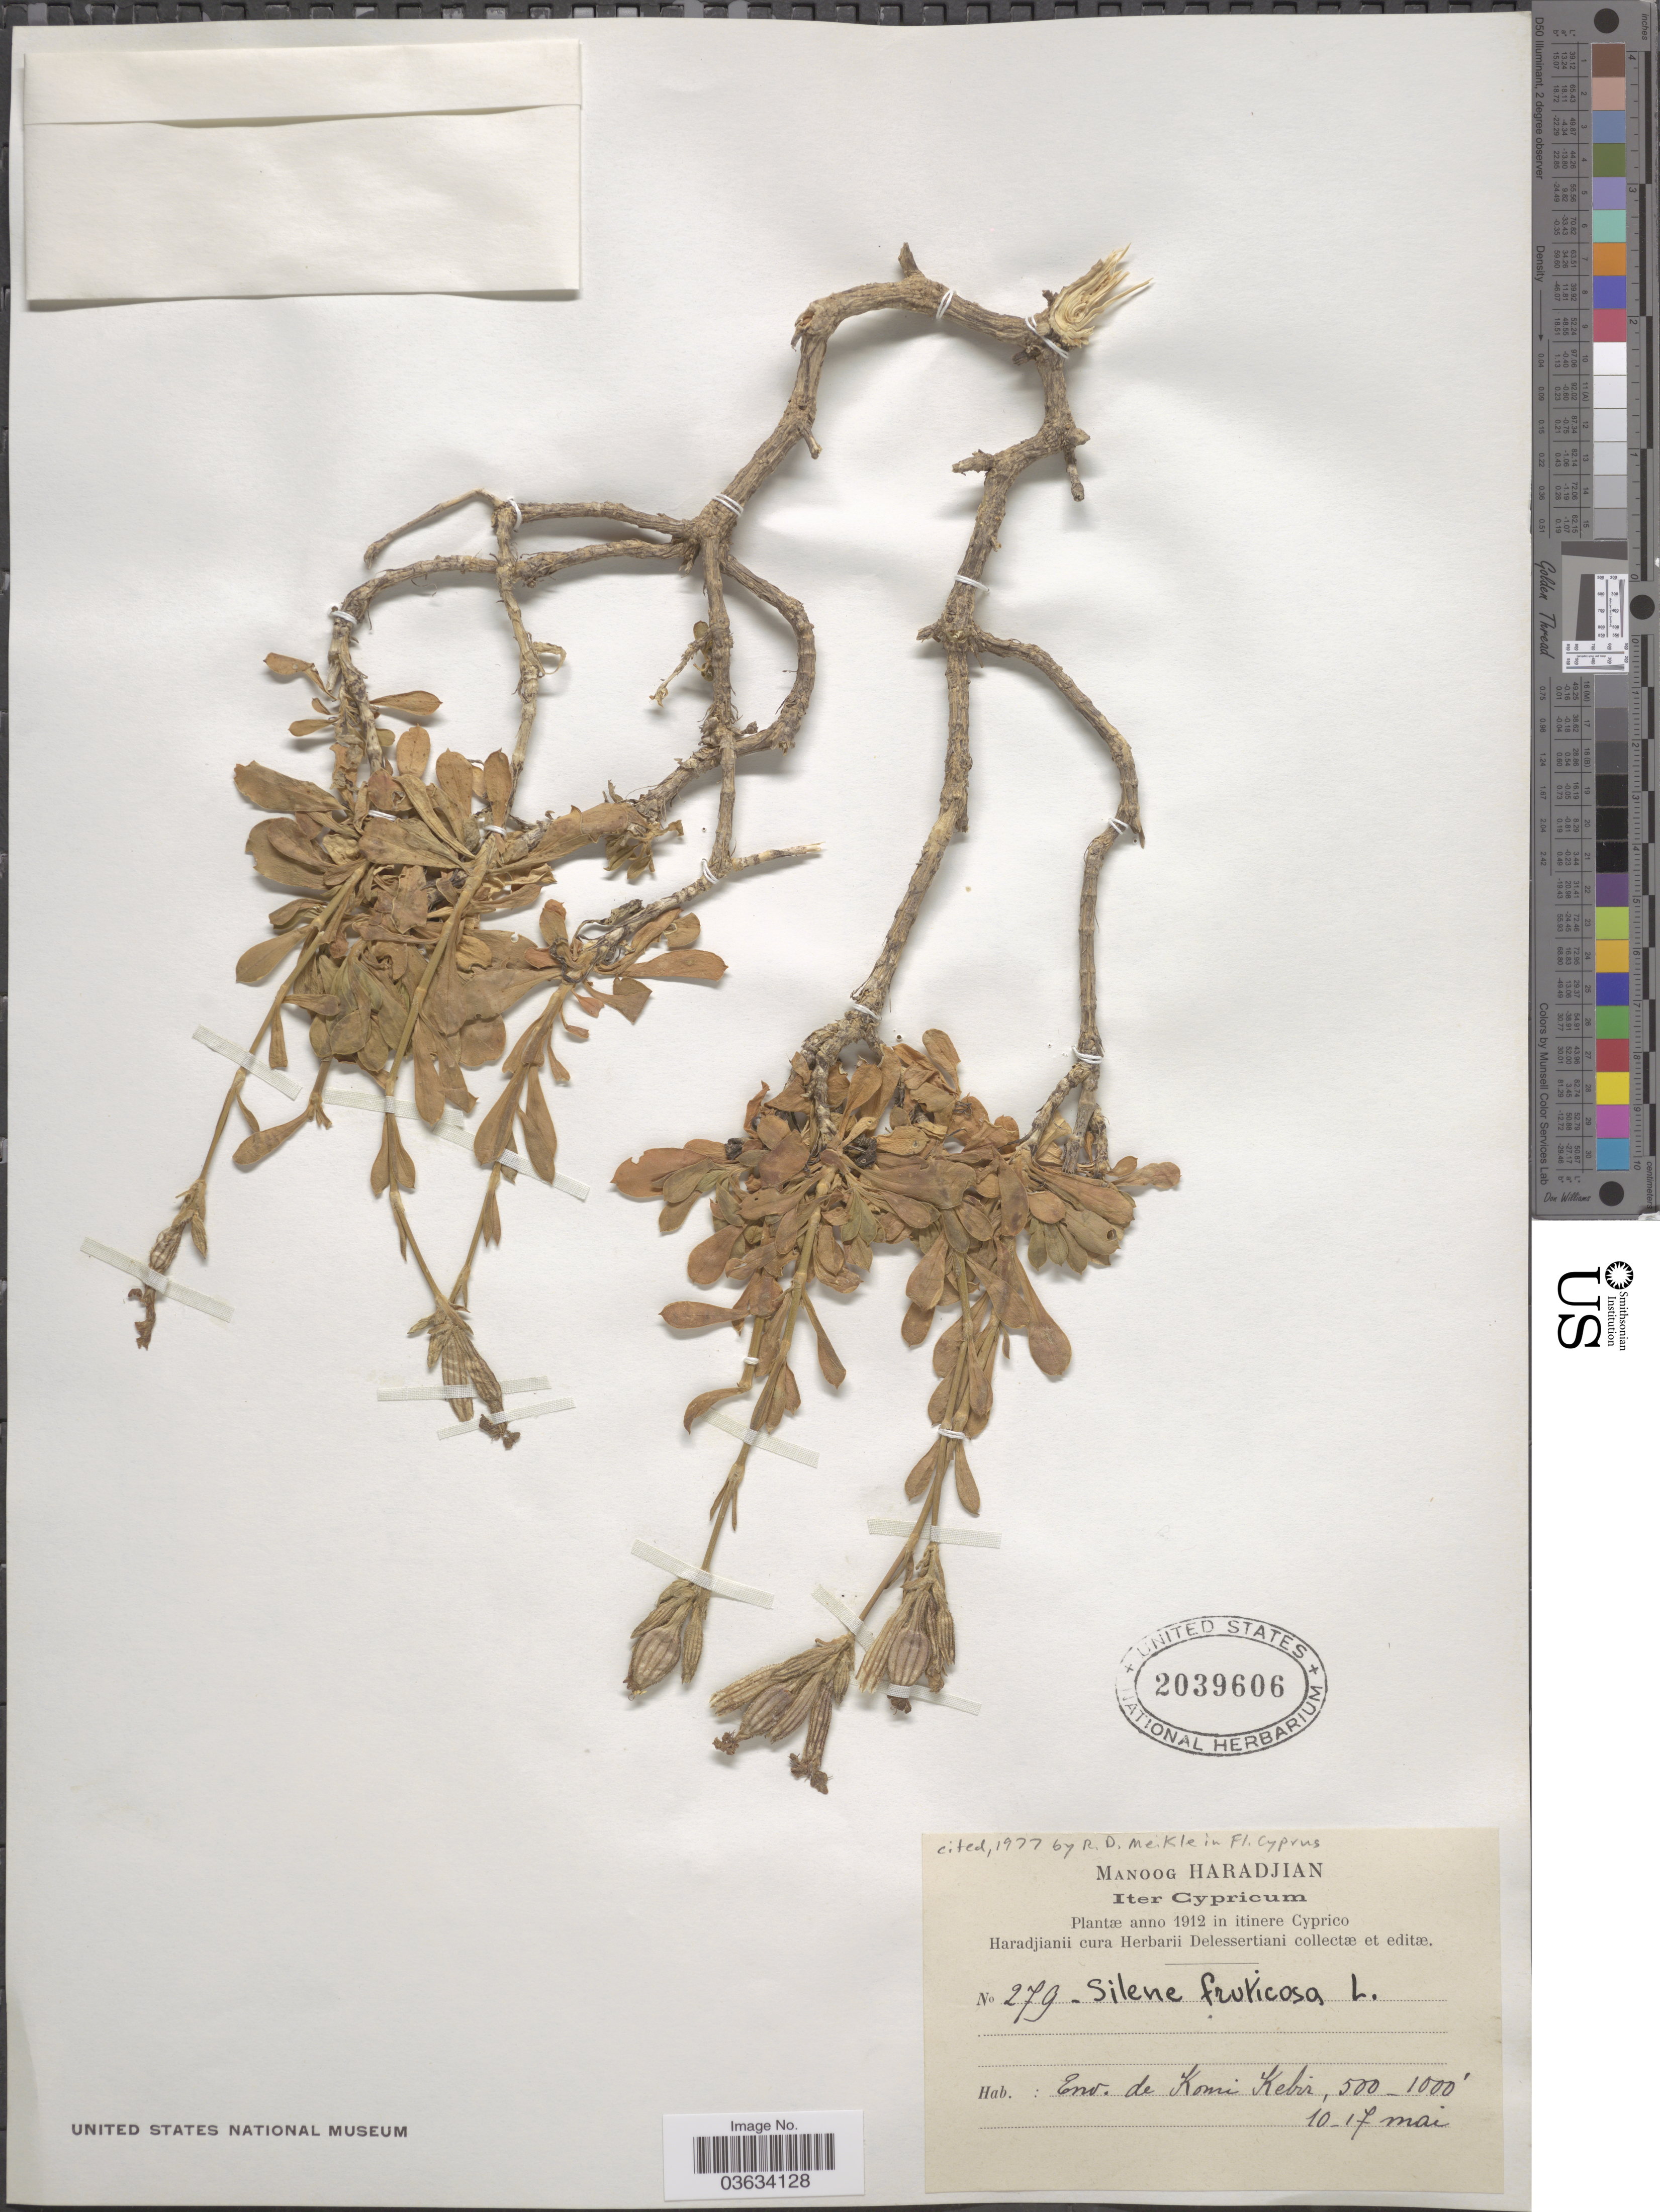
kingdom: Plantae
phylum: Tracheophyta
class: Magnoliopsida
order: Caryophyllales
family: Caryophyllaceae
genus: Silene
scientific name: Silene fruticosa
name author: L.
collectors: M. Haradjian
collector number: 279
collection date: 1912-05-10/1912-05-17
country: Cyprus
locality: Cypricum. Env. de Komi Kebir.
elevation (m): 152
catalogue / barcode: US 2039606